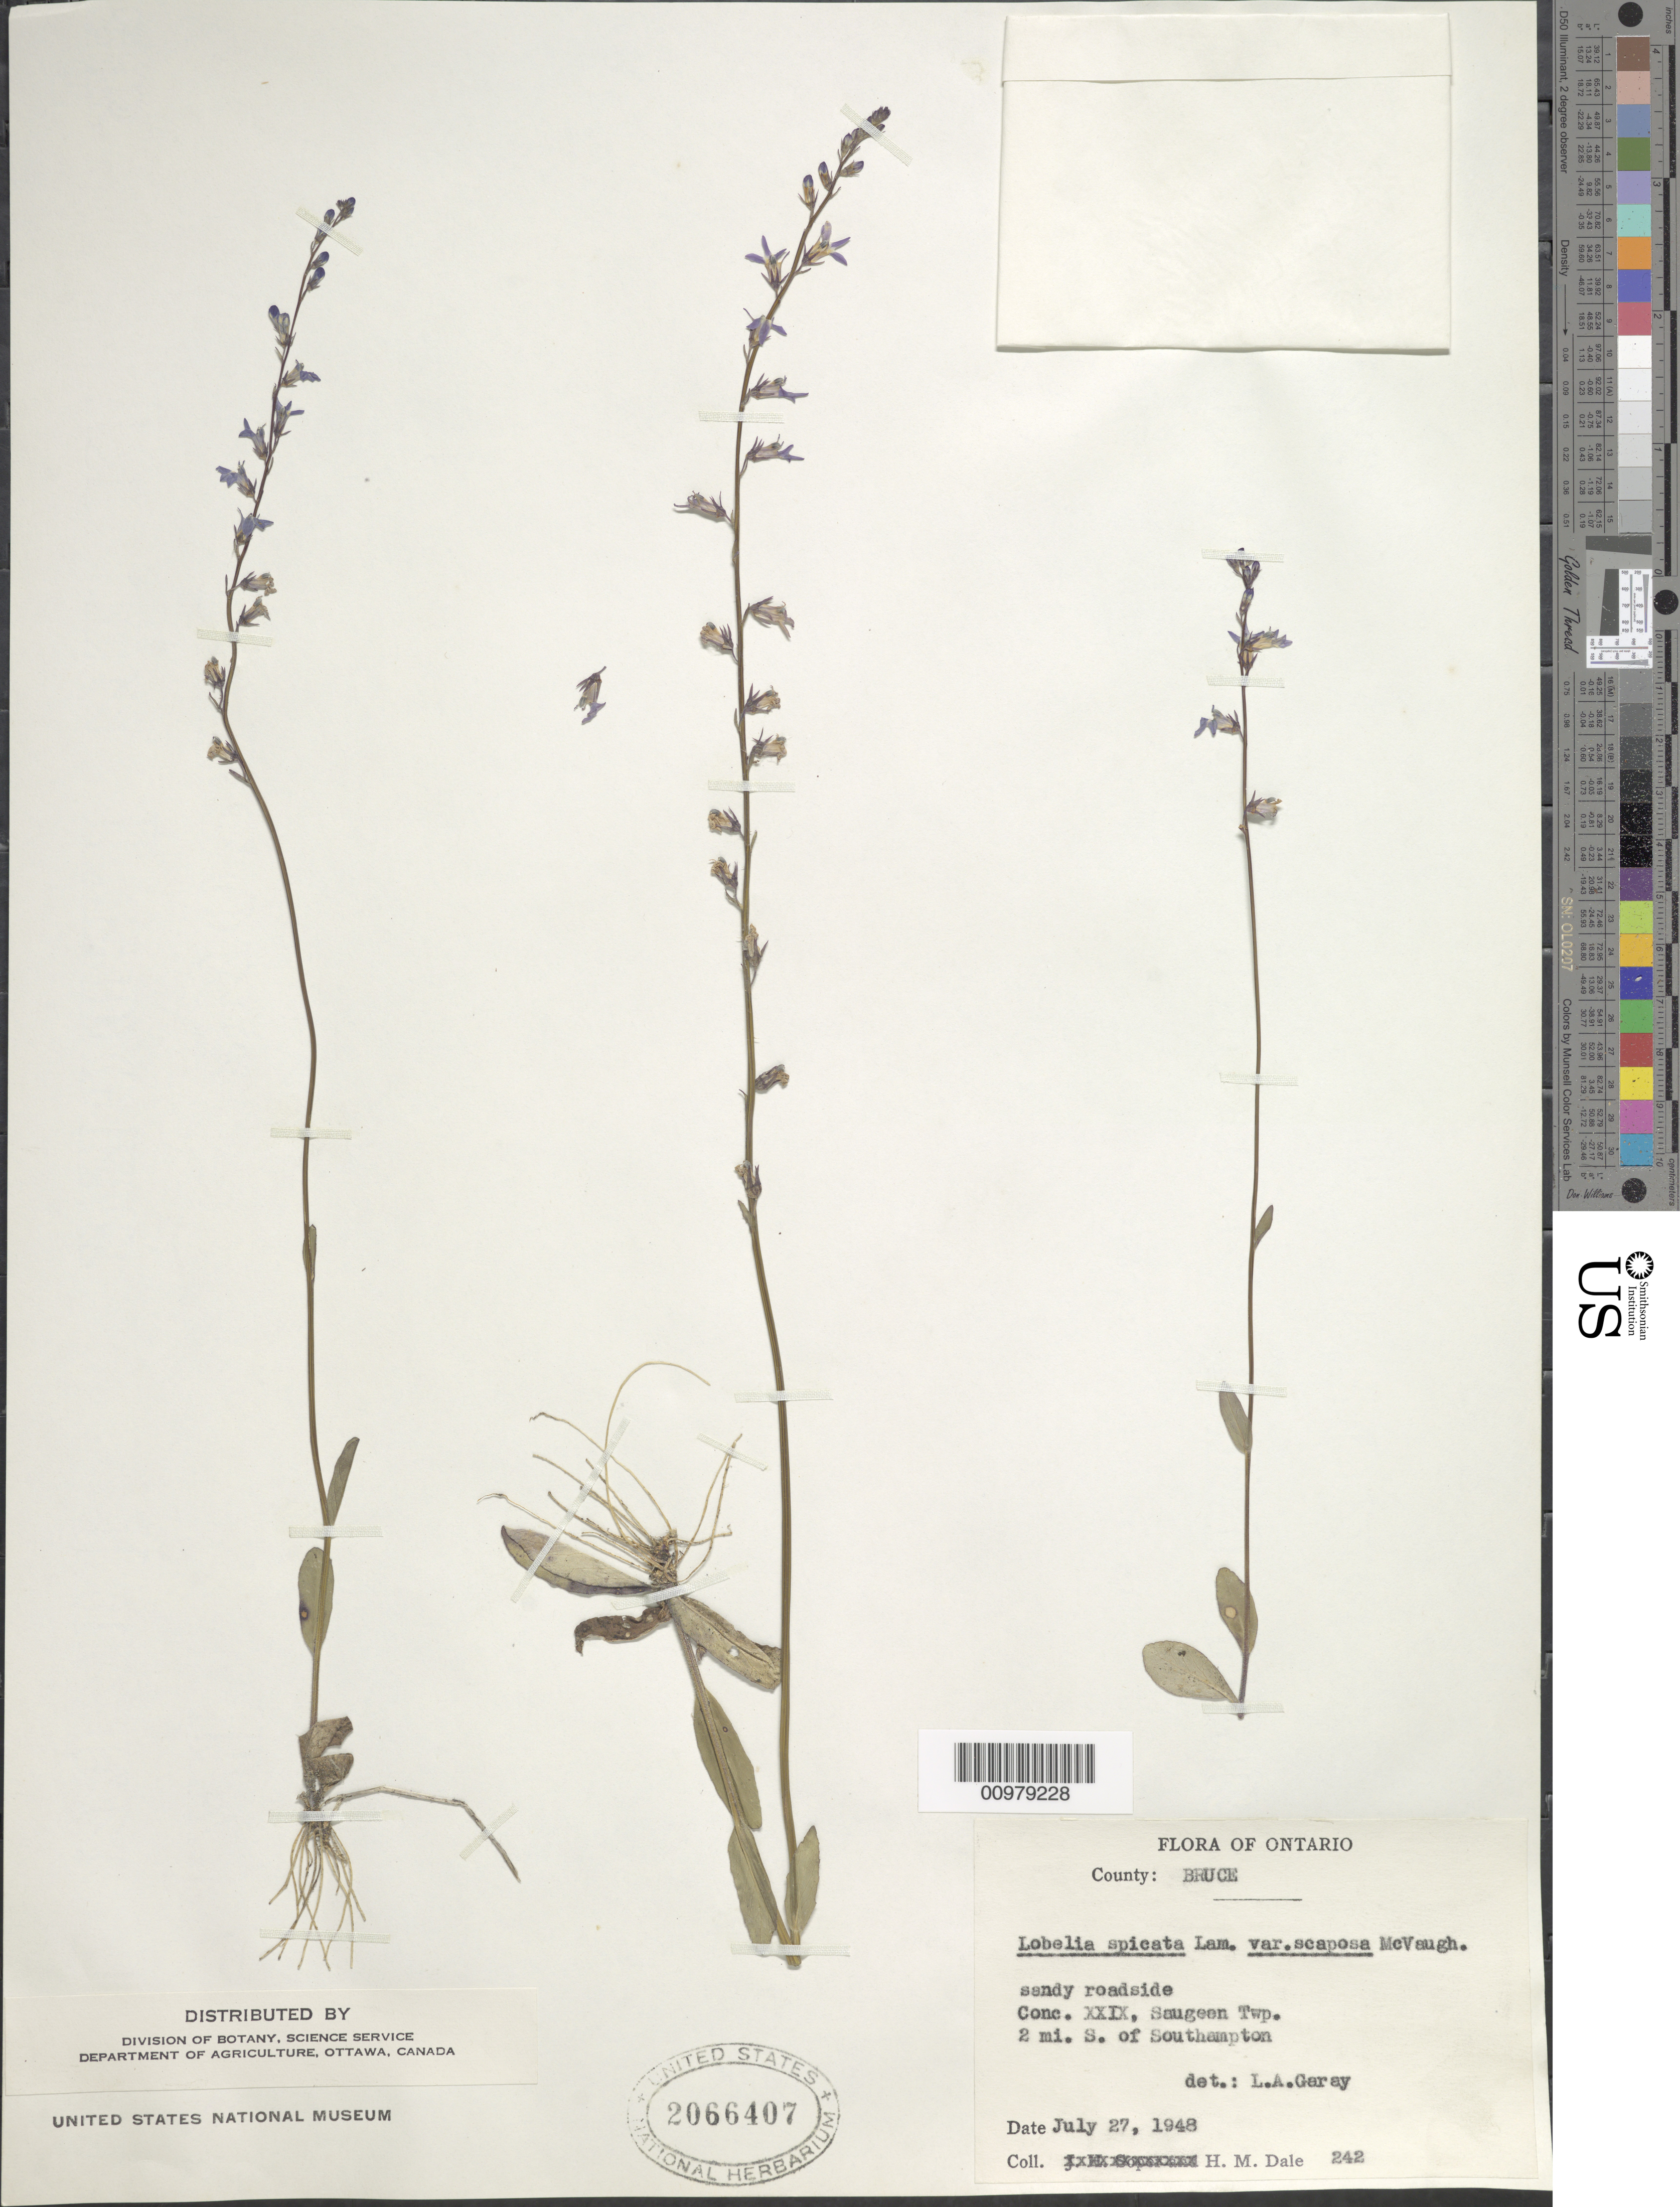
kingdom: Plantae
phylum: Tracheophyta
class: Magnoliopsida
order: Asterales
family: Campanulaceae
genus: Lobelia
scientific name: Lobelia spicata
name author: Lam.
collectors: H. M. Dale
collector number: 242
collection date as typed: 27 Jul 1948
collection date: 1948-07-27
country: Canada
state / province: Ontario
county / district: Bruce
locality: Conc. XXIX, Saugeen Twp., 2 mi. S. of Southampton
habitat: sandy roadside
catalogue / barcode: US 2066407